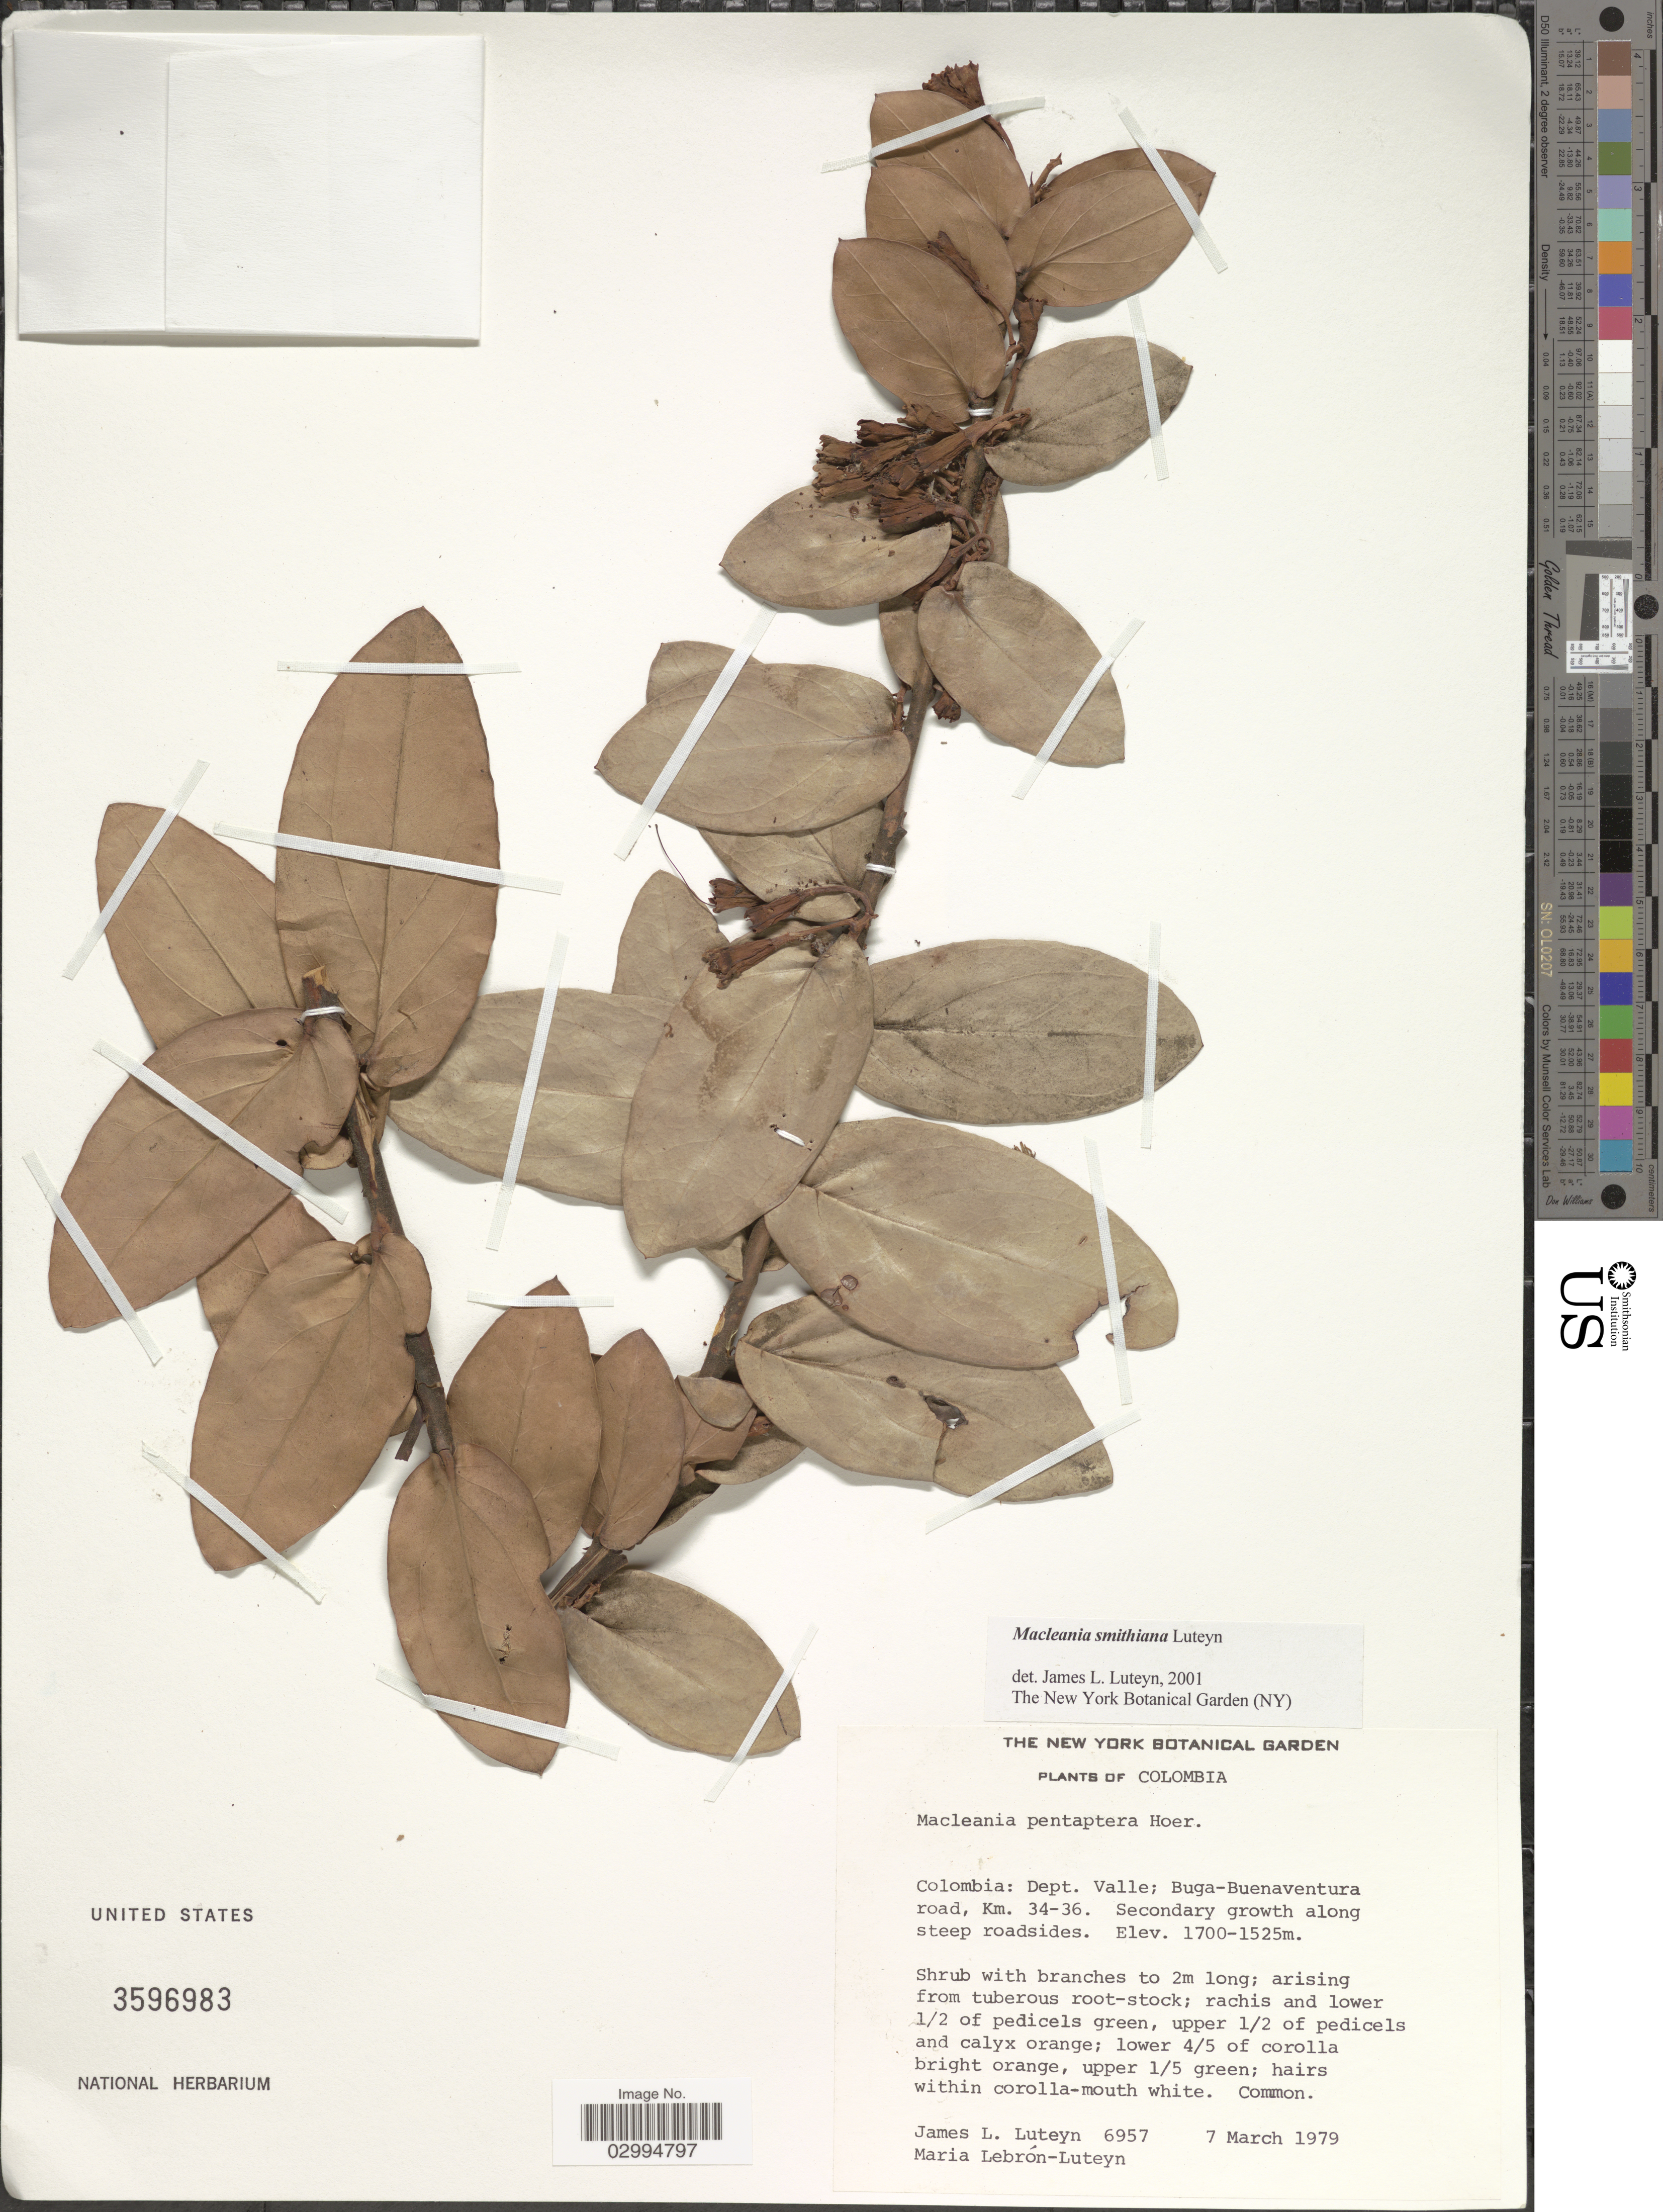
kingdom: Plantae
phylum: Tracheophyta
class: Magnoliopsida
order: Ericales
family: Ericaceae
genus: Macleania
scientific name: Macleania smithiana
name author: Luteyn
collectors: J. L. Luteyn & M. L. Lebrón-Luteyn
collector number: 6957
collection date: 1979-03-07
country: Colombia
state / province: Valle del Cauca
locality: Dept. Valle; Buga-Buenaventura road, Km. 34-36.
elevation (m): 1525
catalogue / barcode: US 3596983